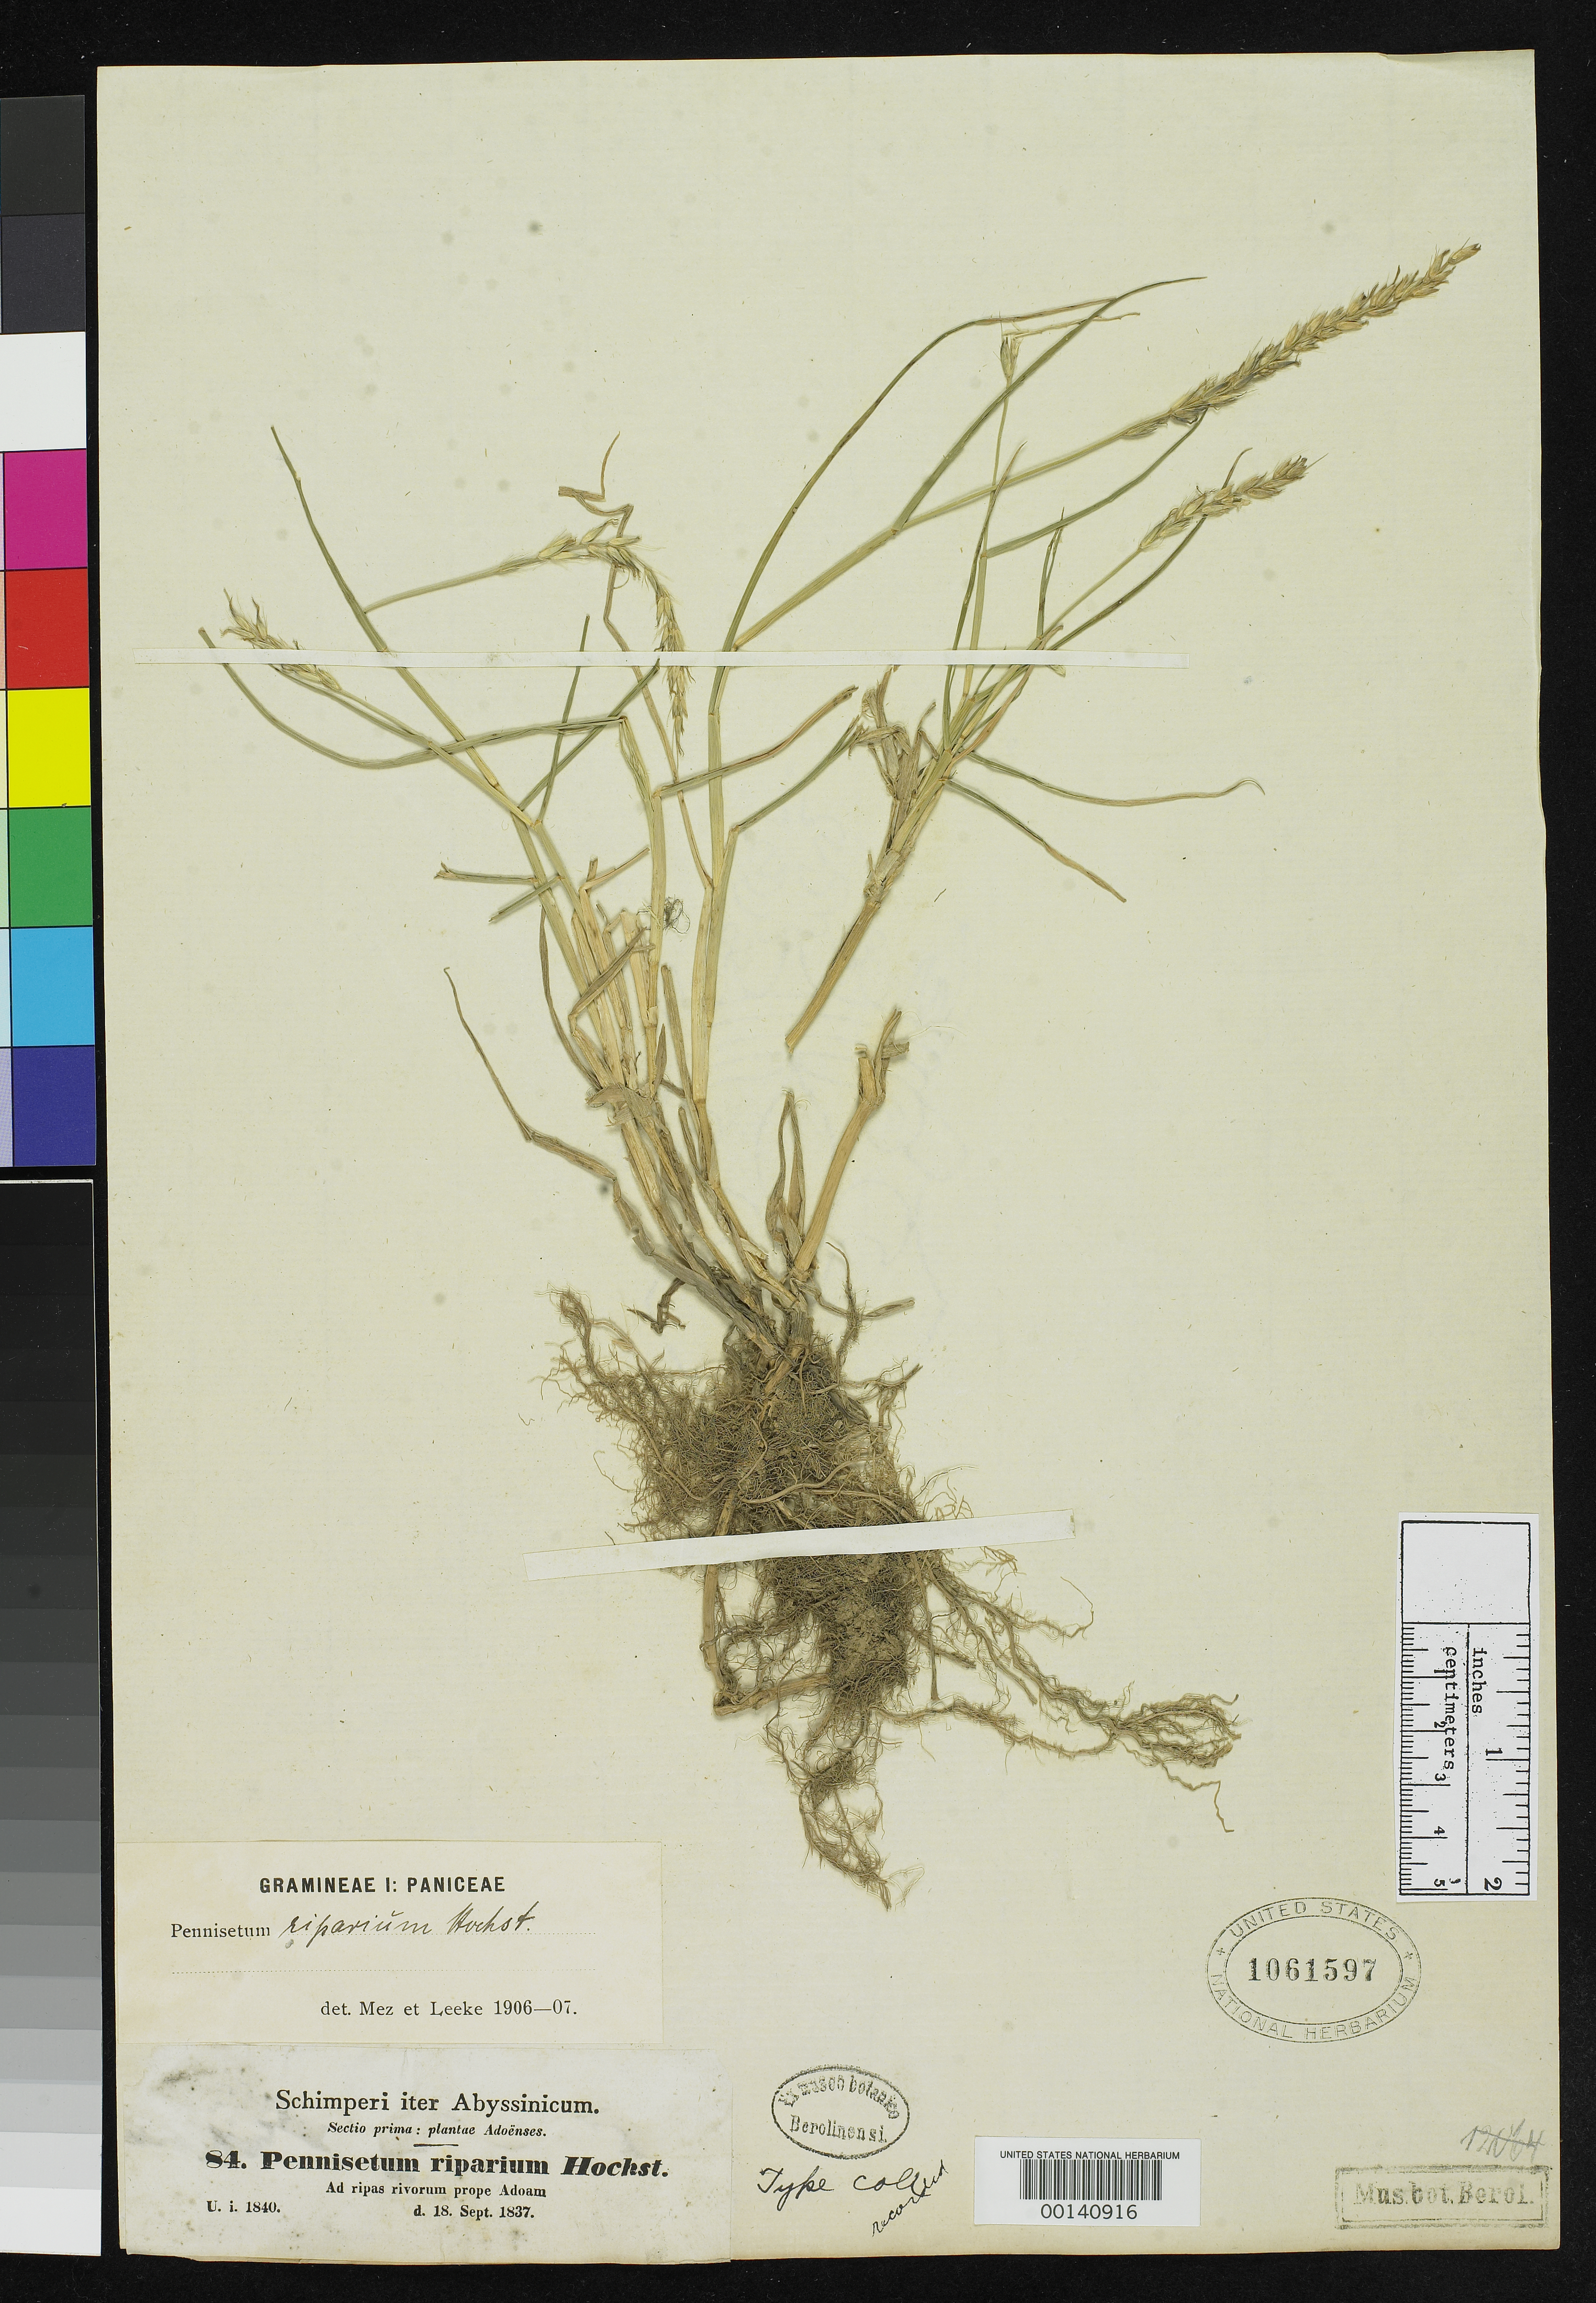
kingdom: Plantae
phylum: Tracheophyta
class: Liliopsida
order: Poales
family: Poaceae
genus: Pennisetum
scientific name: Pennisetum riparium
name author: Hochst. ex A. Rich.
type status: Isotype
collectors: G. W. Schimper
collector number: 84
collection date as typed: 18 Sep 1837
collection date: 1837-09-18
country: Ethiopia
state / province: Tigray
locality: Adoua.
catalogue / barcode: US 1061597